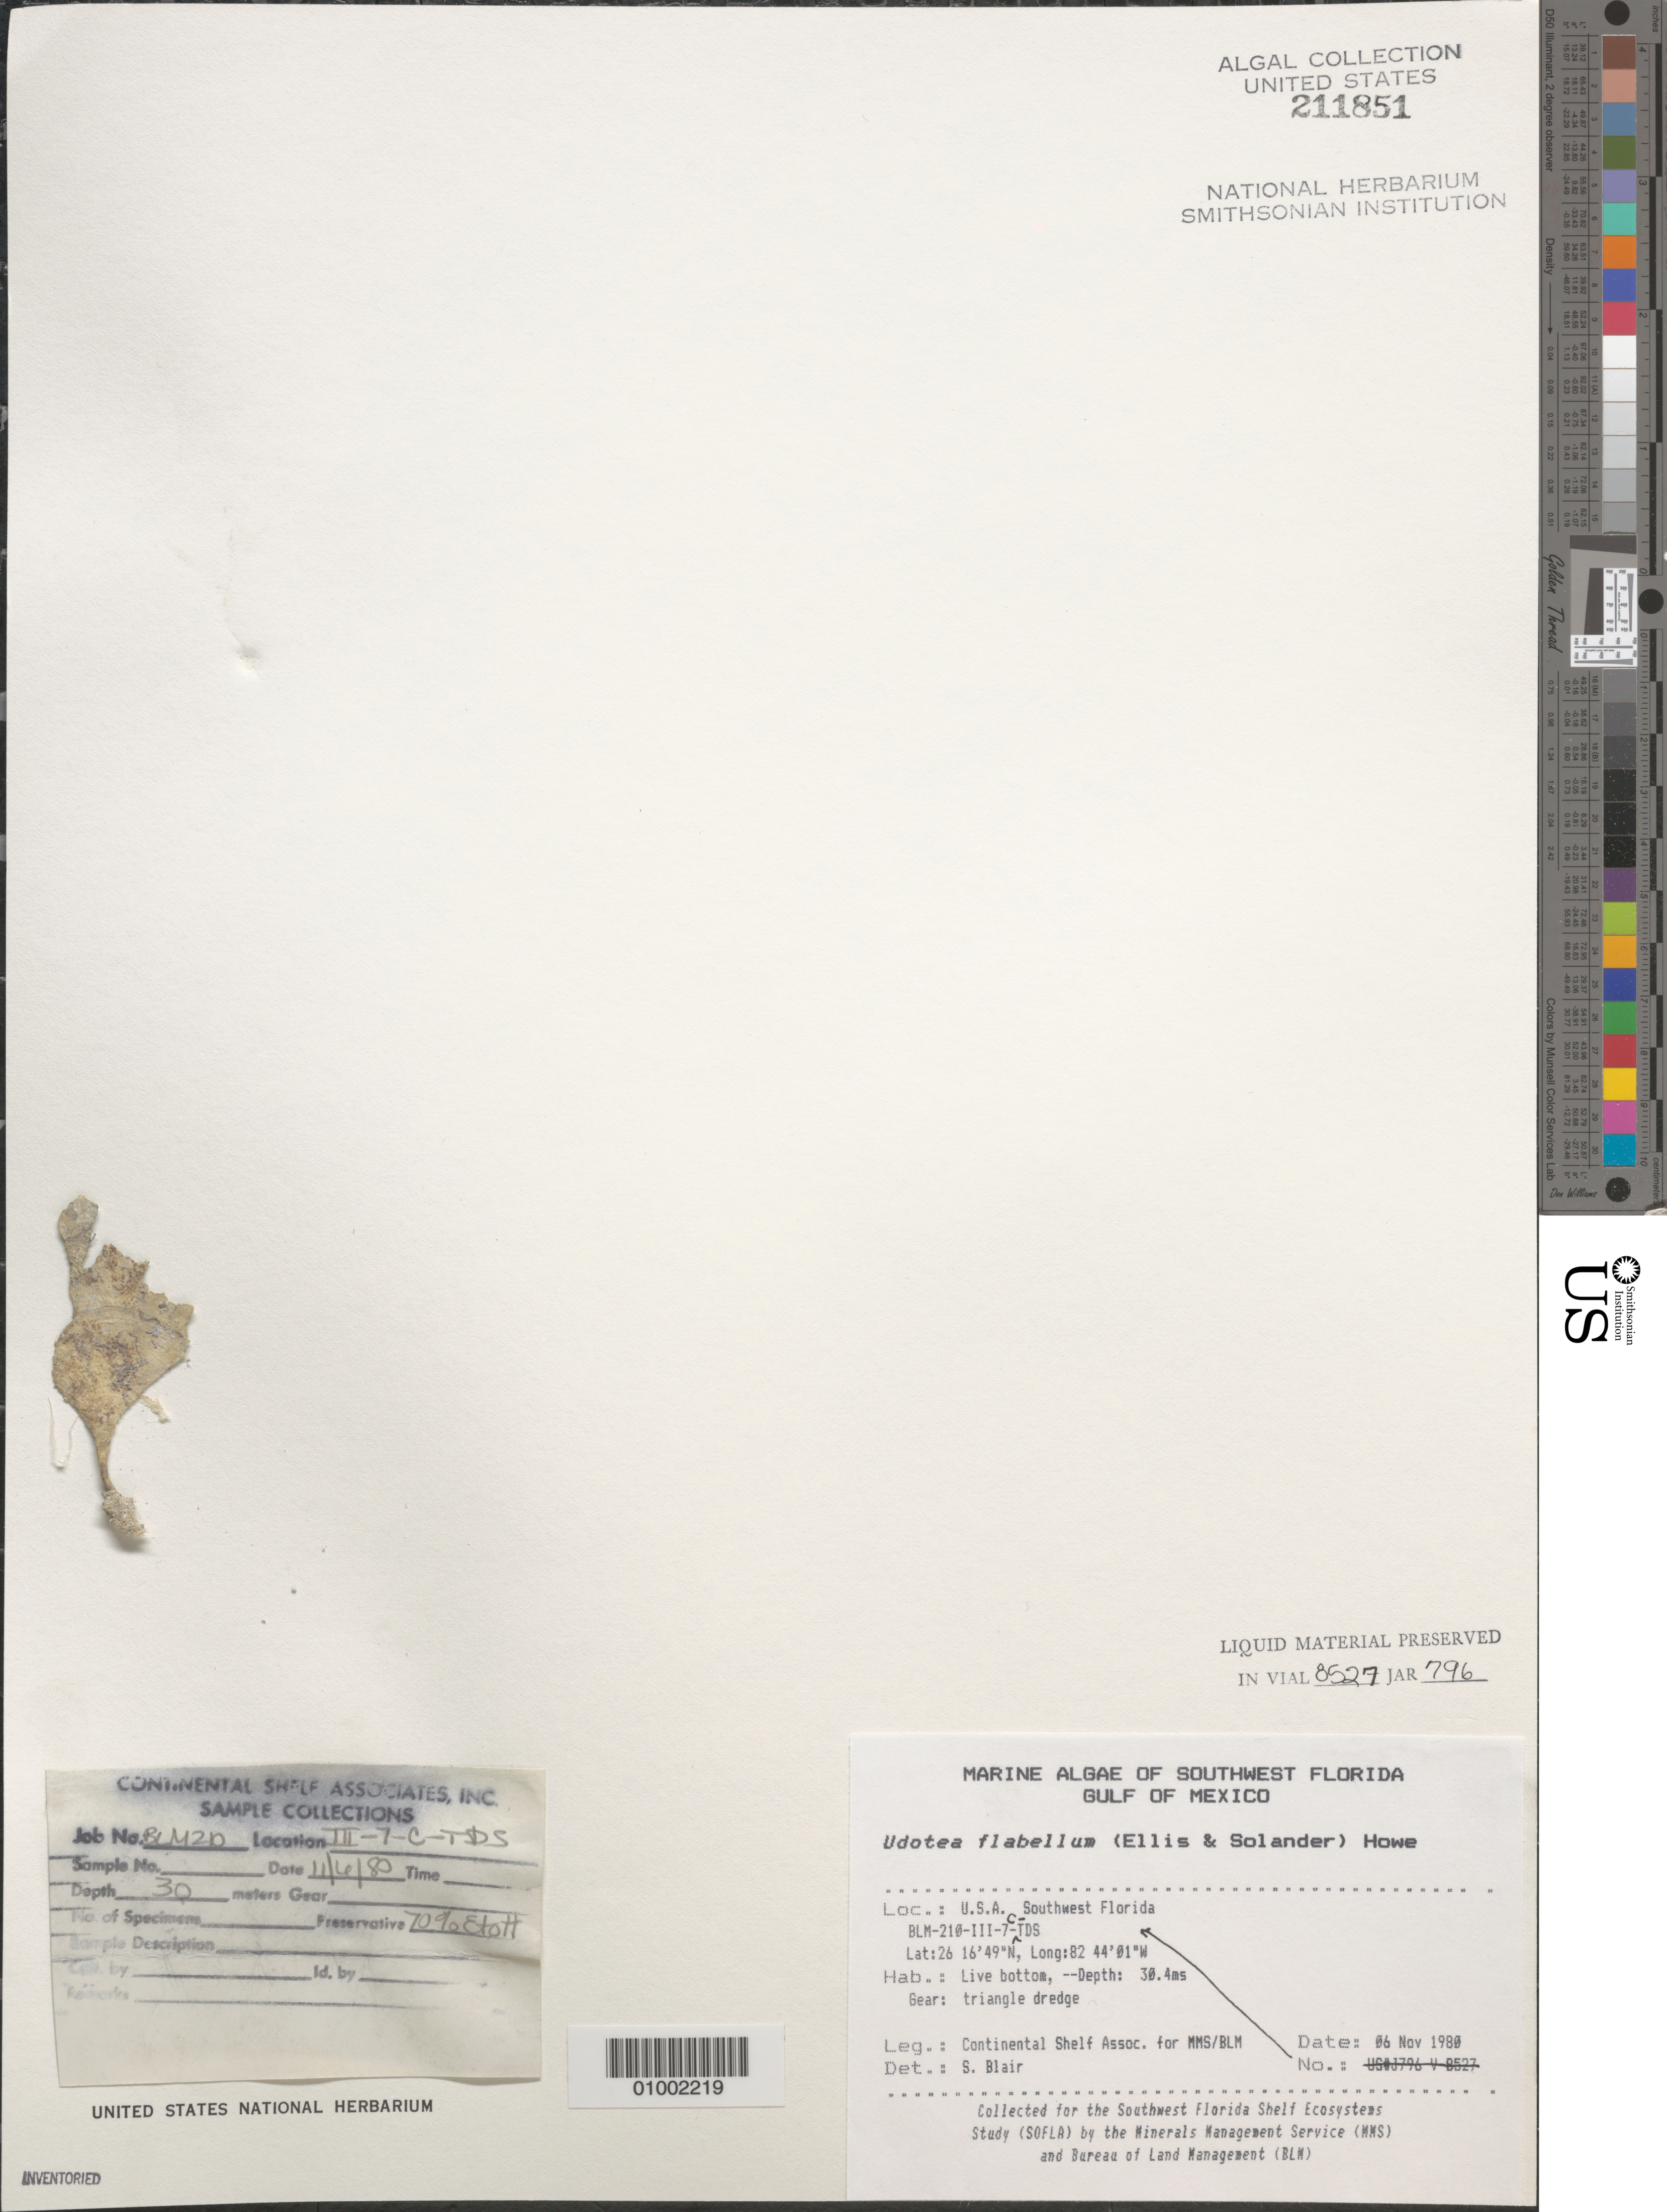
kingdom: Plantae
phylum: Chlorophyta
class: Ulvophyceae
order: Bryopsidales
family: Udoteaceae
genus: Udotea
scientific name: Udotea flabellum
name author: (J. Ellis & Sol.) M. Howe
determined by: Blair, S. M.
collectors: Continental Shelf Associates for the MMS/BLM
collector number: BLM-210-III-7-C-TDS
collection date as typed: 06 Nov 1980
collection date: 1980-11-06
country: United States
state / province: Florida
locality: Gulf of Mexico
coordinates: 26 16'49"N, 82 44'01"W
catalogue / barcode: US 211851